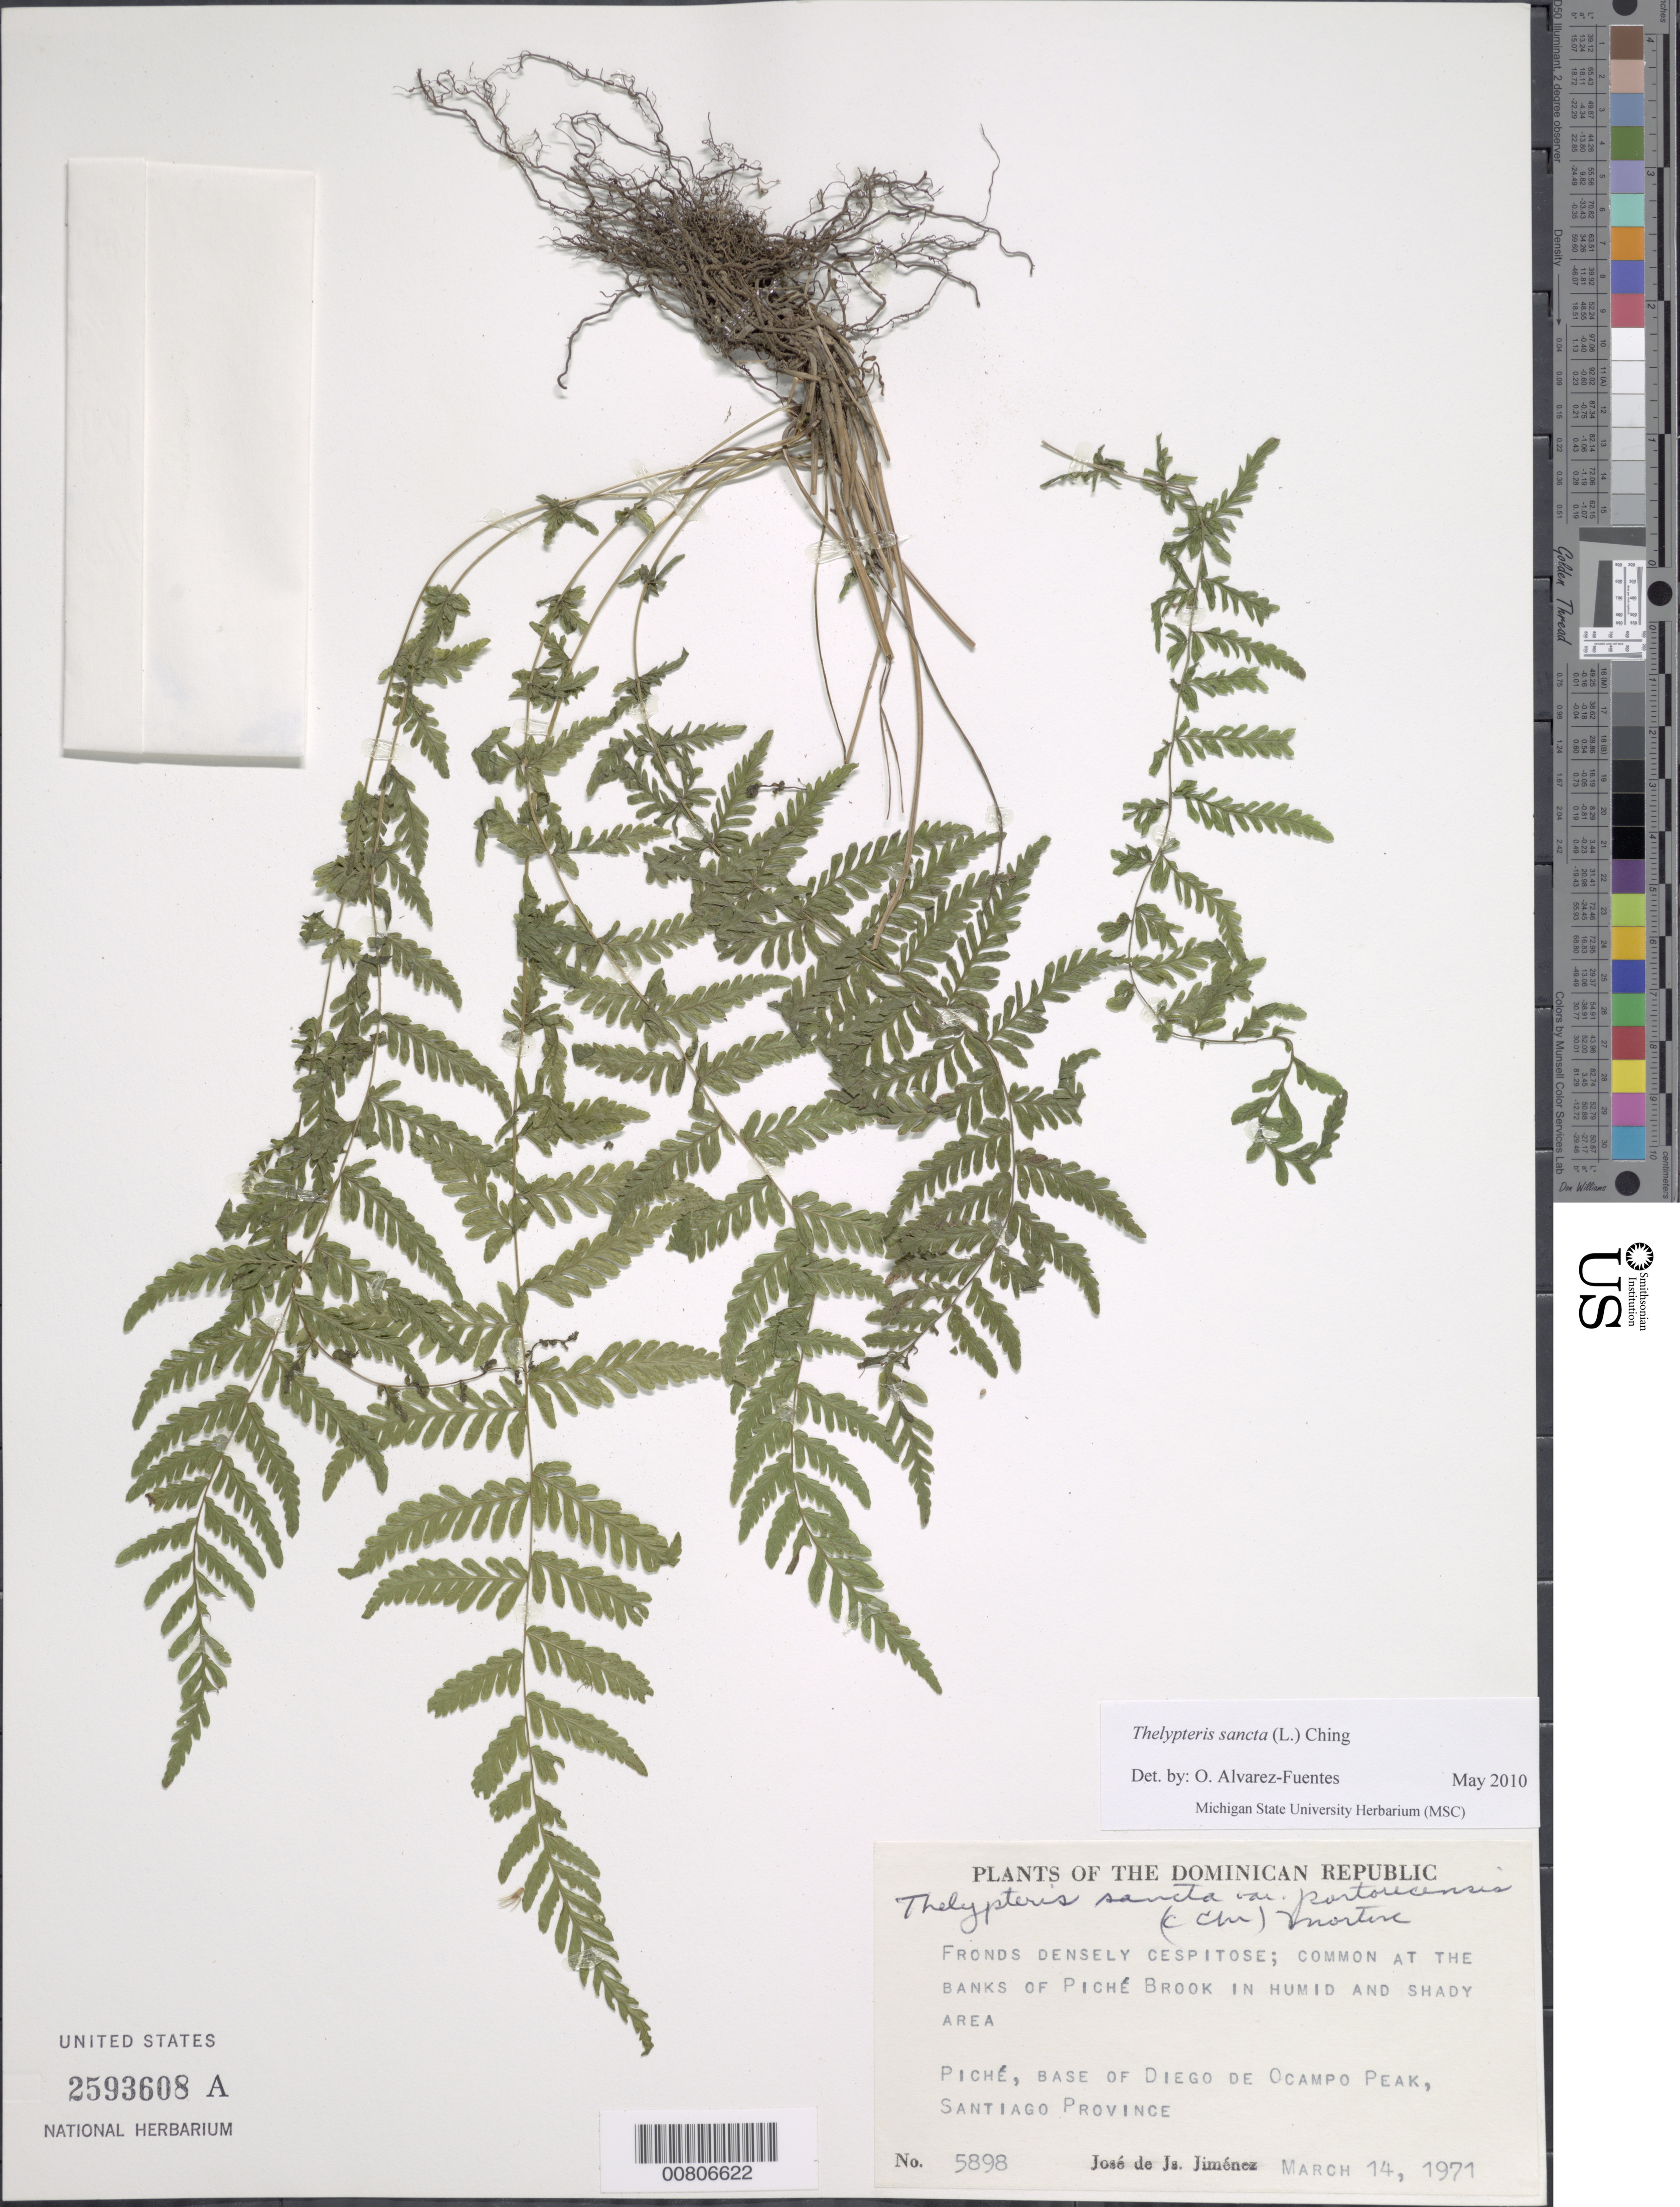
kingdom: Plantae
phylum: Tracheophyta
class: Polypodiopsida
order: Polypodiales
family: Thelypteridaceae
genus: Amauropelta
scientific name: Amauropelta sancta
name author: (L.) Pic. Serm.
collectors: J. J. Jiménez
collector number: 5989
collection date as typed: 14 Mar 1971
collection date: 1971-03-14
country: Dominican Republic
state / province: Santiago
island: Hispaniola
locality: Piché, base of Diego de Ocampo Peak, along Piché brook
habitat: Riverbank, humid and shady area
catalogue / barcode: US 2593608A